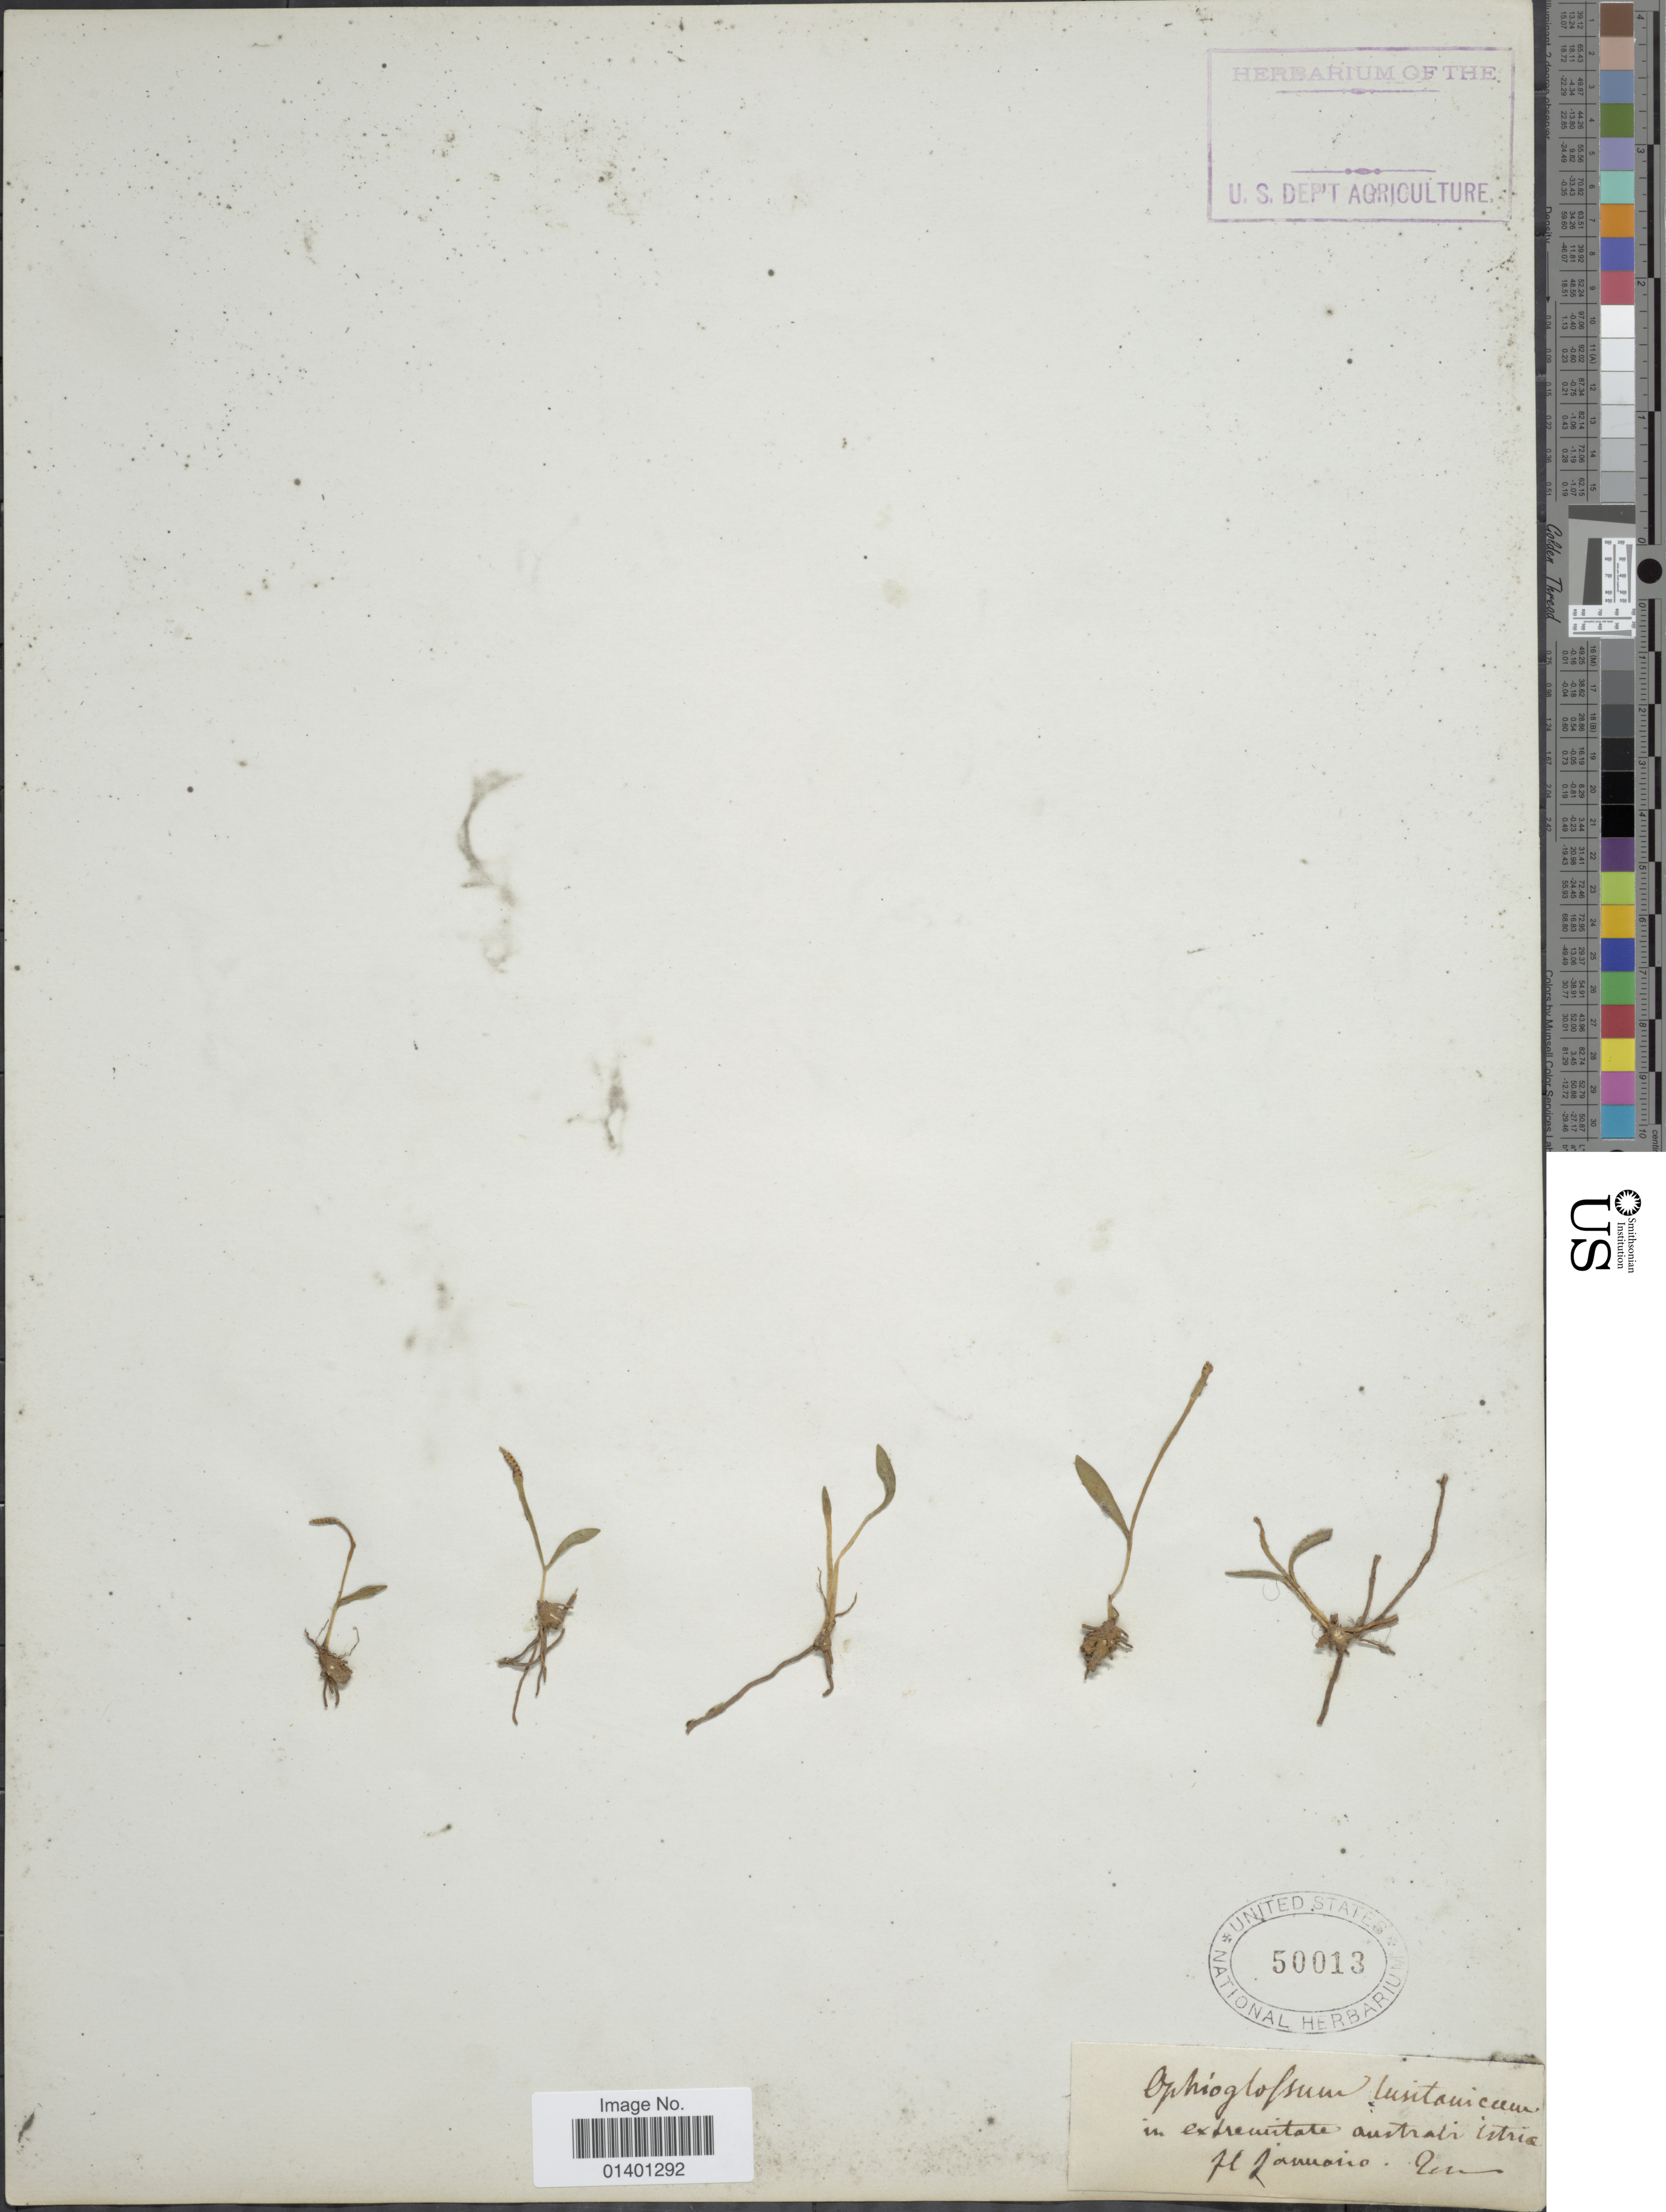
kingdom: Plantae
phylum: Tracheophyta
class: Polypodiopsida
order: Ophioglossales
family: Ophioglossaceae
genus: Ophioglossum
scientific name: Ophioglossum lusitanicum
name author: L.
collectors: Ten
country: Croatia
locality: Austrati istria [interpreted]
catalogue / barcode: US 50013